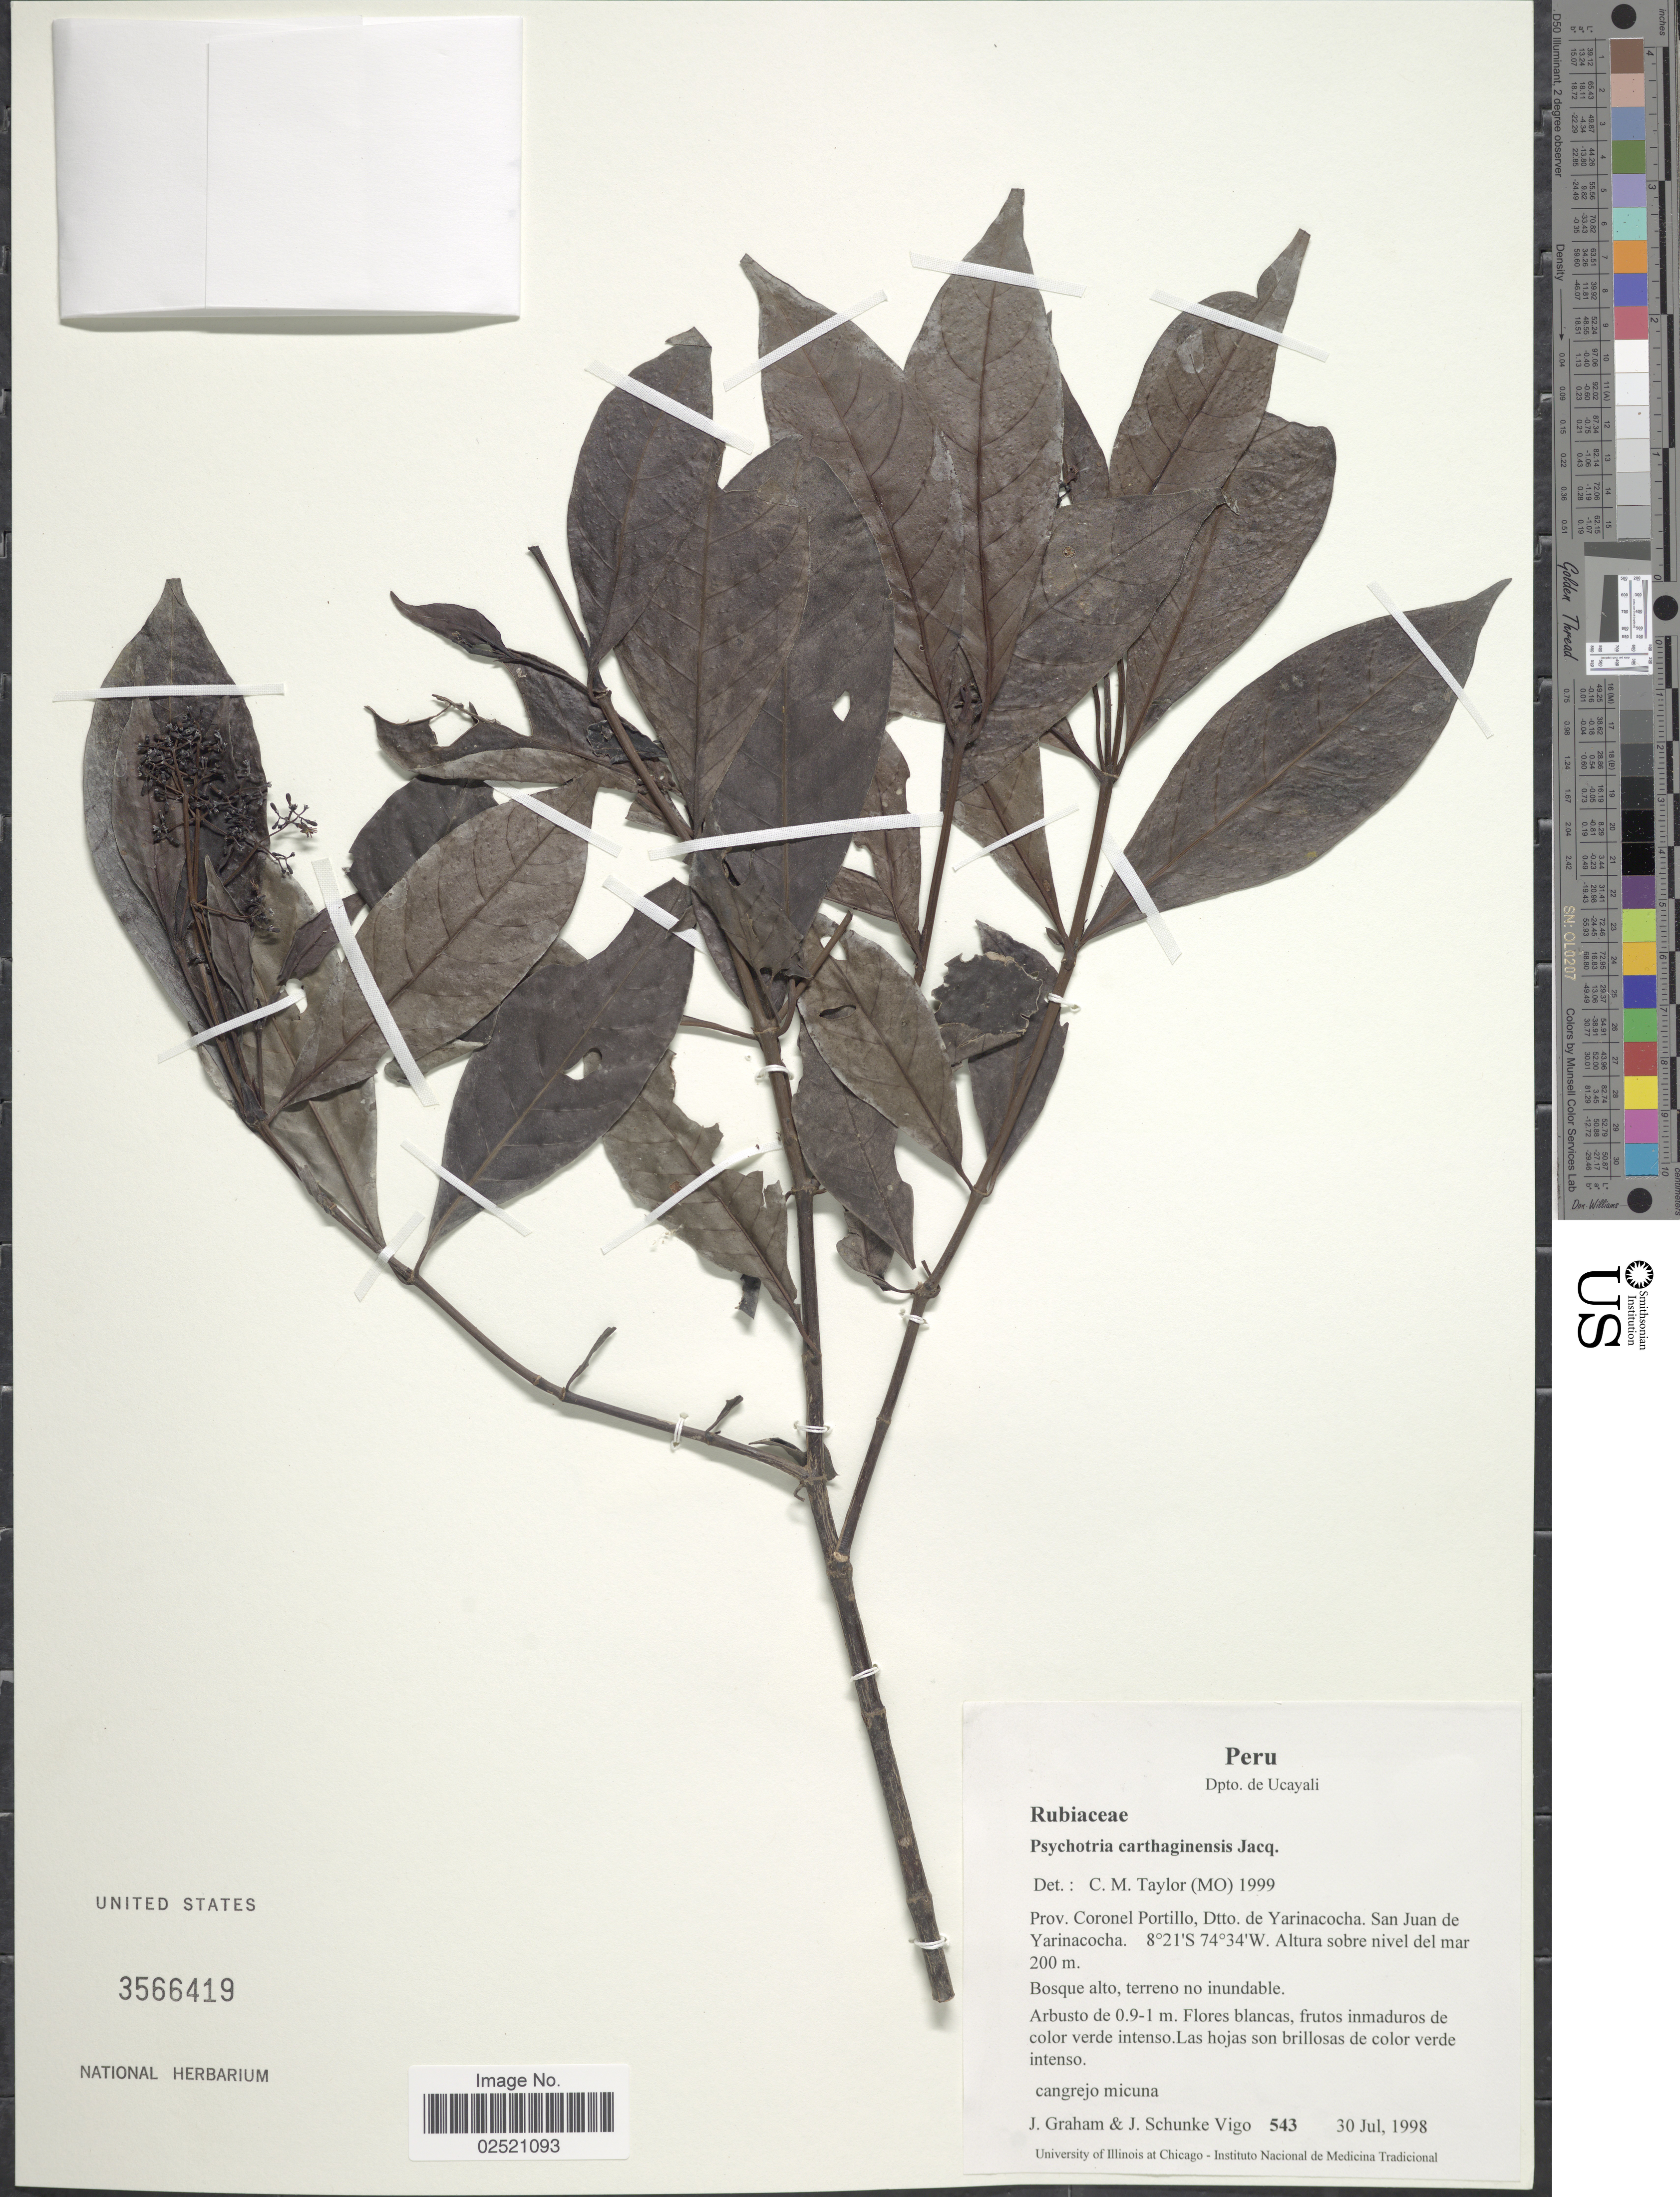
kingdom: Plantae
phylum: Tracheophyta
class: Magnoliopsida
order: Gentianales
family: Rubiaceae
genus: Psychotria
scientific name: Psychotria carthagenensis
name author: Jacq.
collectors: J. Graham & J. Schunke Vigo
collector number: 543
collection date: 1998-07-30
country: Peru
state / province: Ucayali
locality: Prov. Coronel Portillo, Dtto. de Yarinacocha, San Juan de Yarinacocha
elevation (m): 200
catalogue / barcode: US 3566419